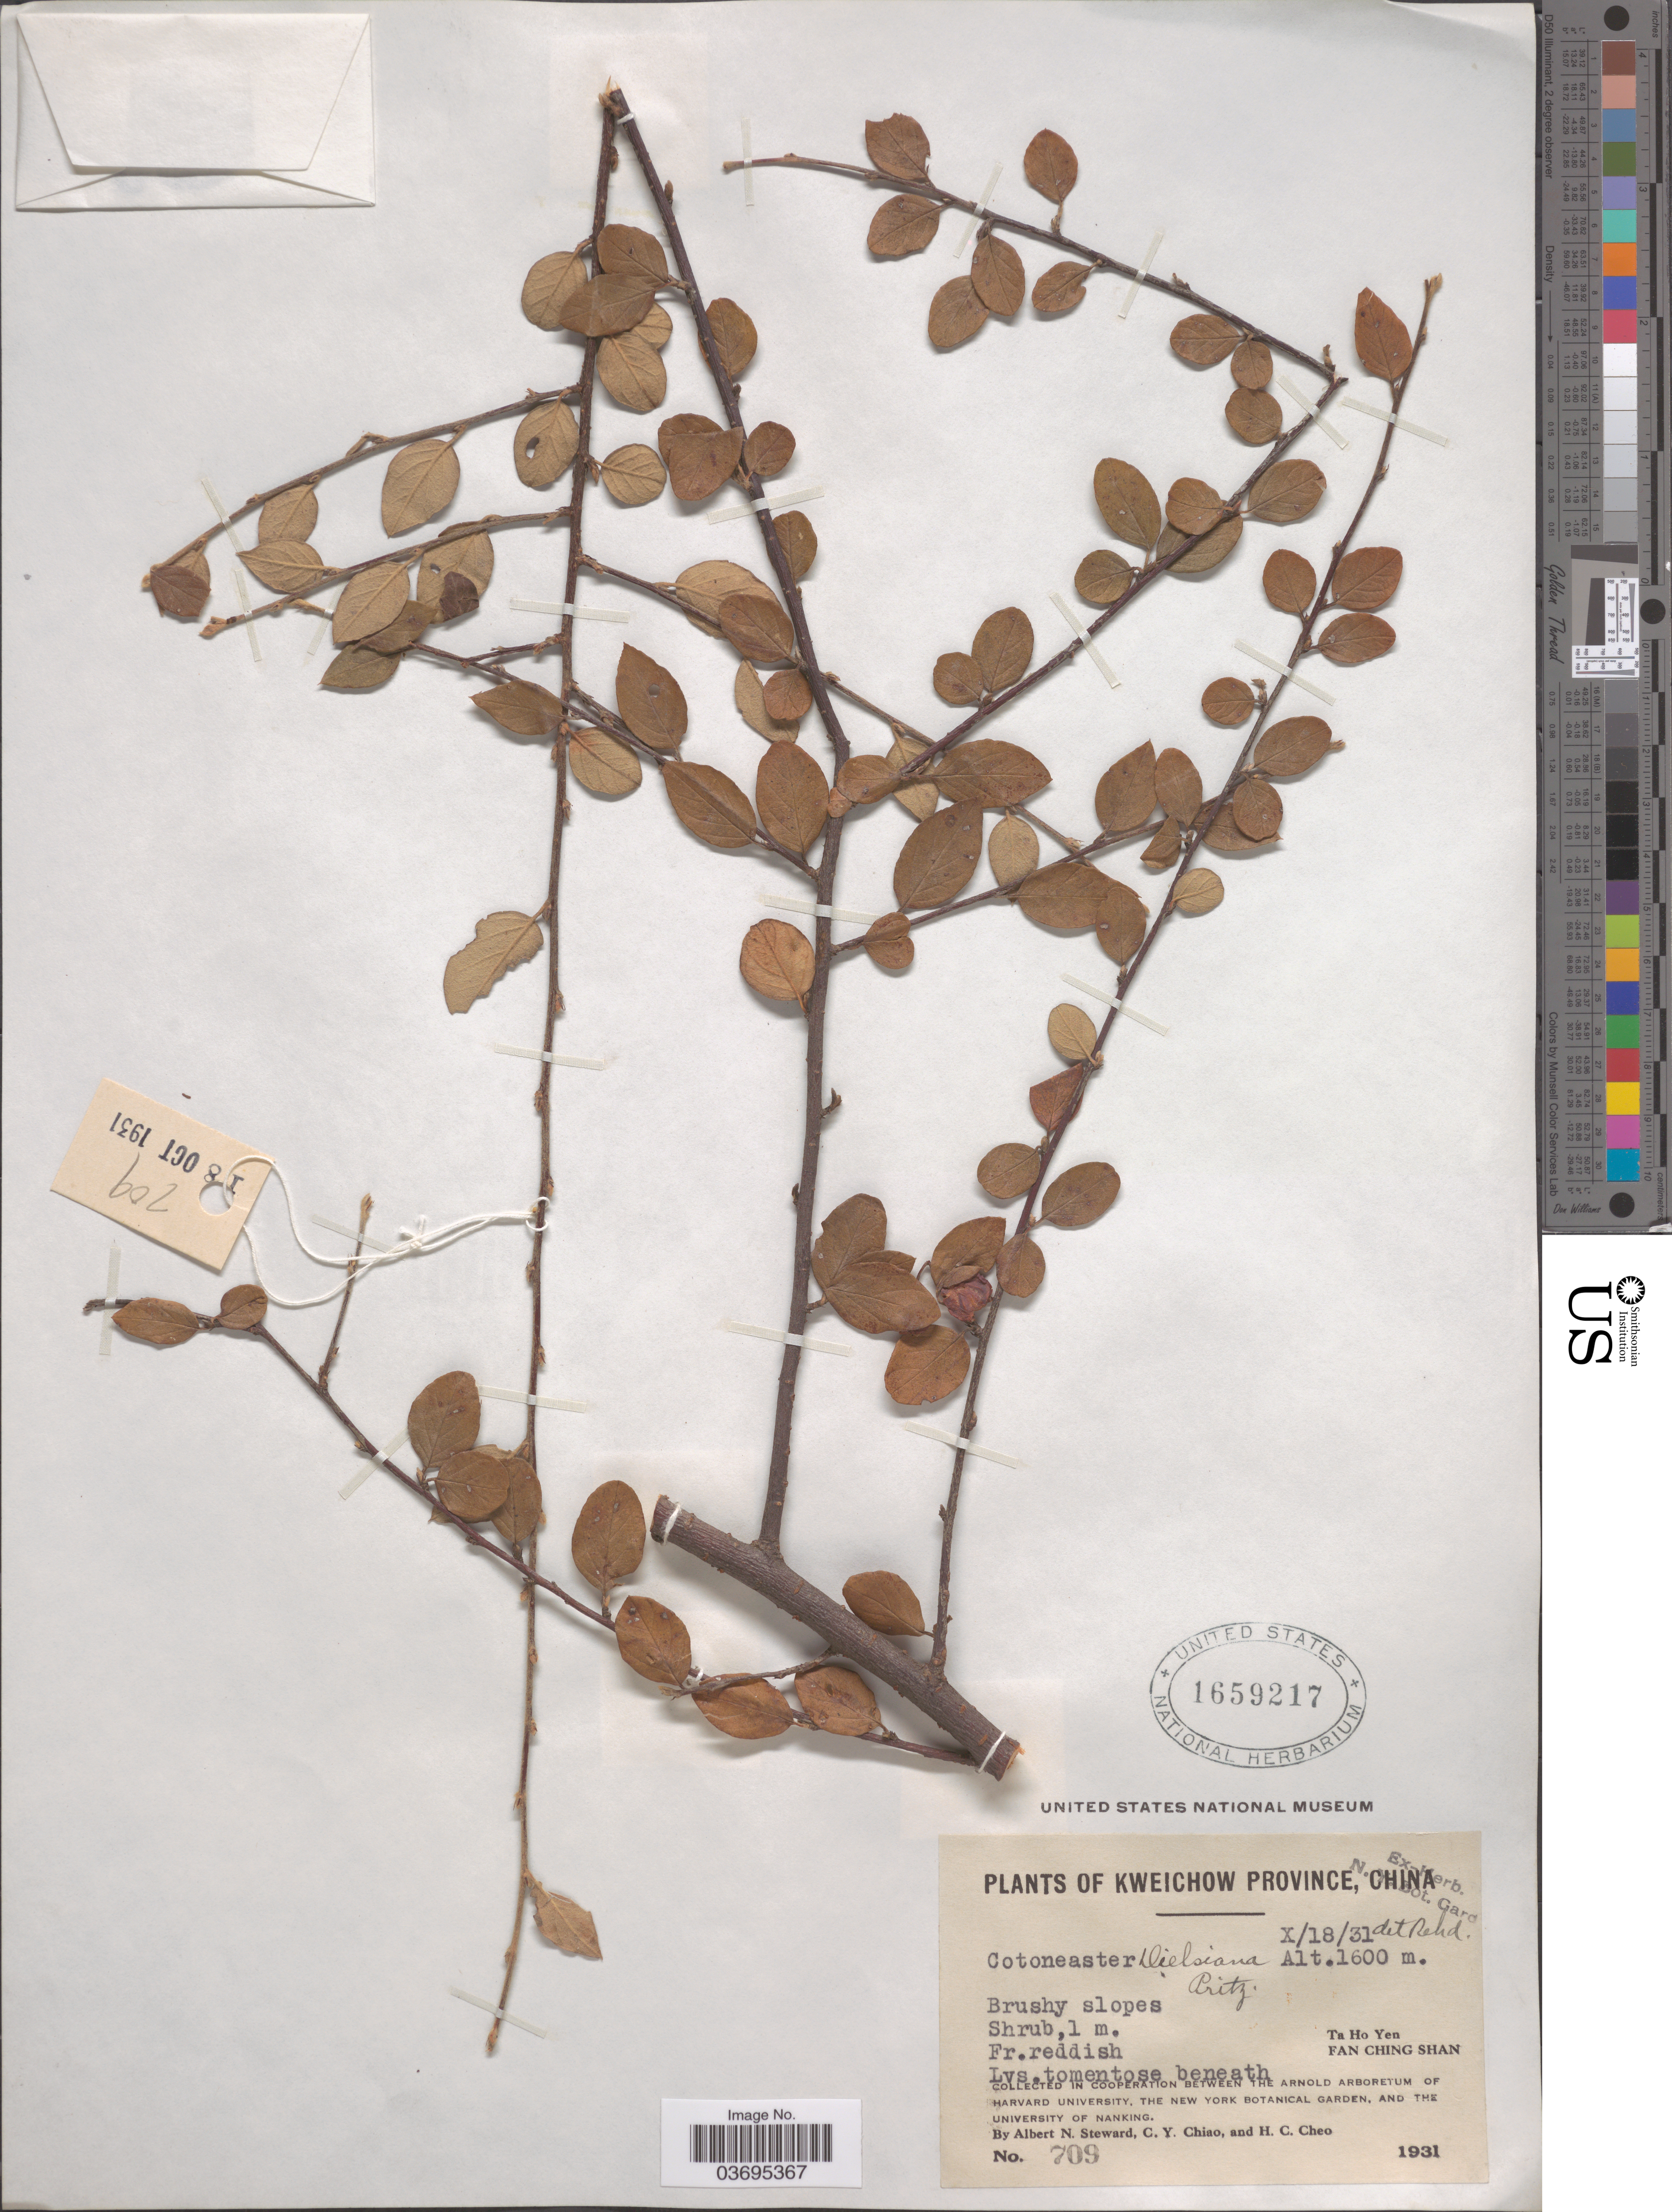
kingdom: Plantae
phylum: Tracheophyta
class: Magnoliopsida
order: Rosales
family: Rosaceae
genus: Cotoneaster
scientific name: Cotoneaster dielsianus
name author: E. Pritz. ex Diels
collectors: A. N. Steward, C. Y. Chiao & H. Cheo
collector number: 709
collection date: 1931-10-18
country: China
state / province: Guizhou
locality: Kweichow Province. Ta Ho Yen, Fan Ching Shan.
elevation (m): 1600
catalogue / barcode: US 1659217